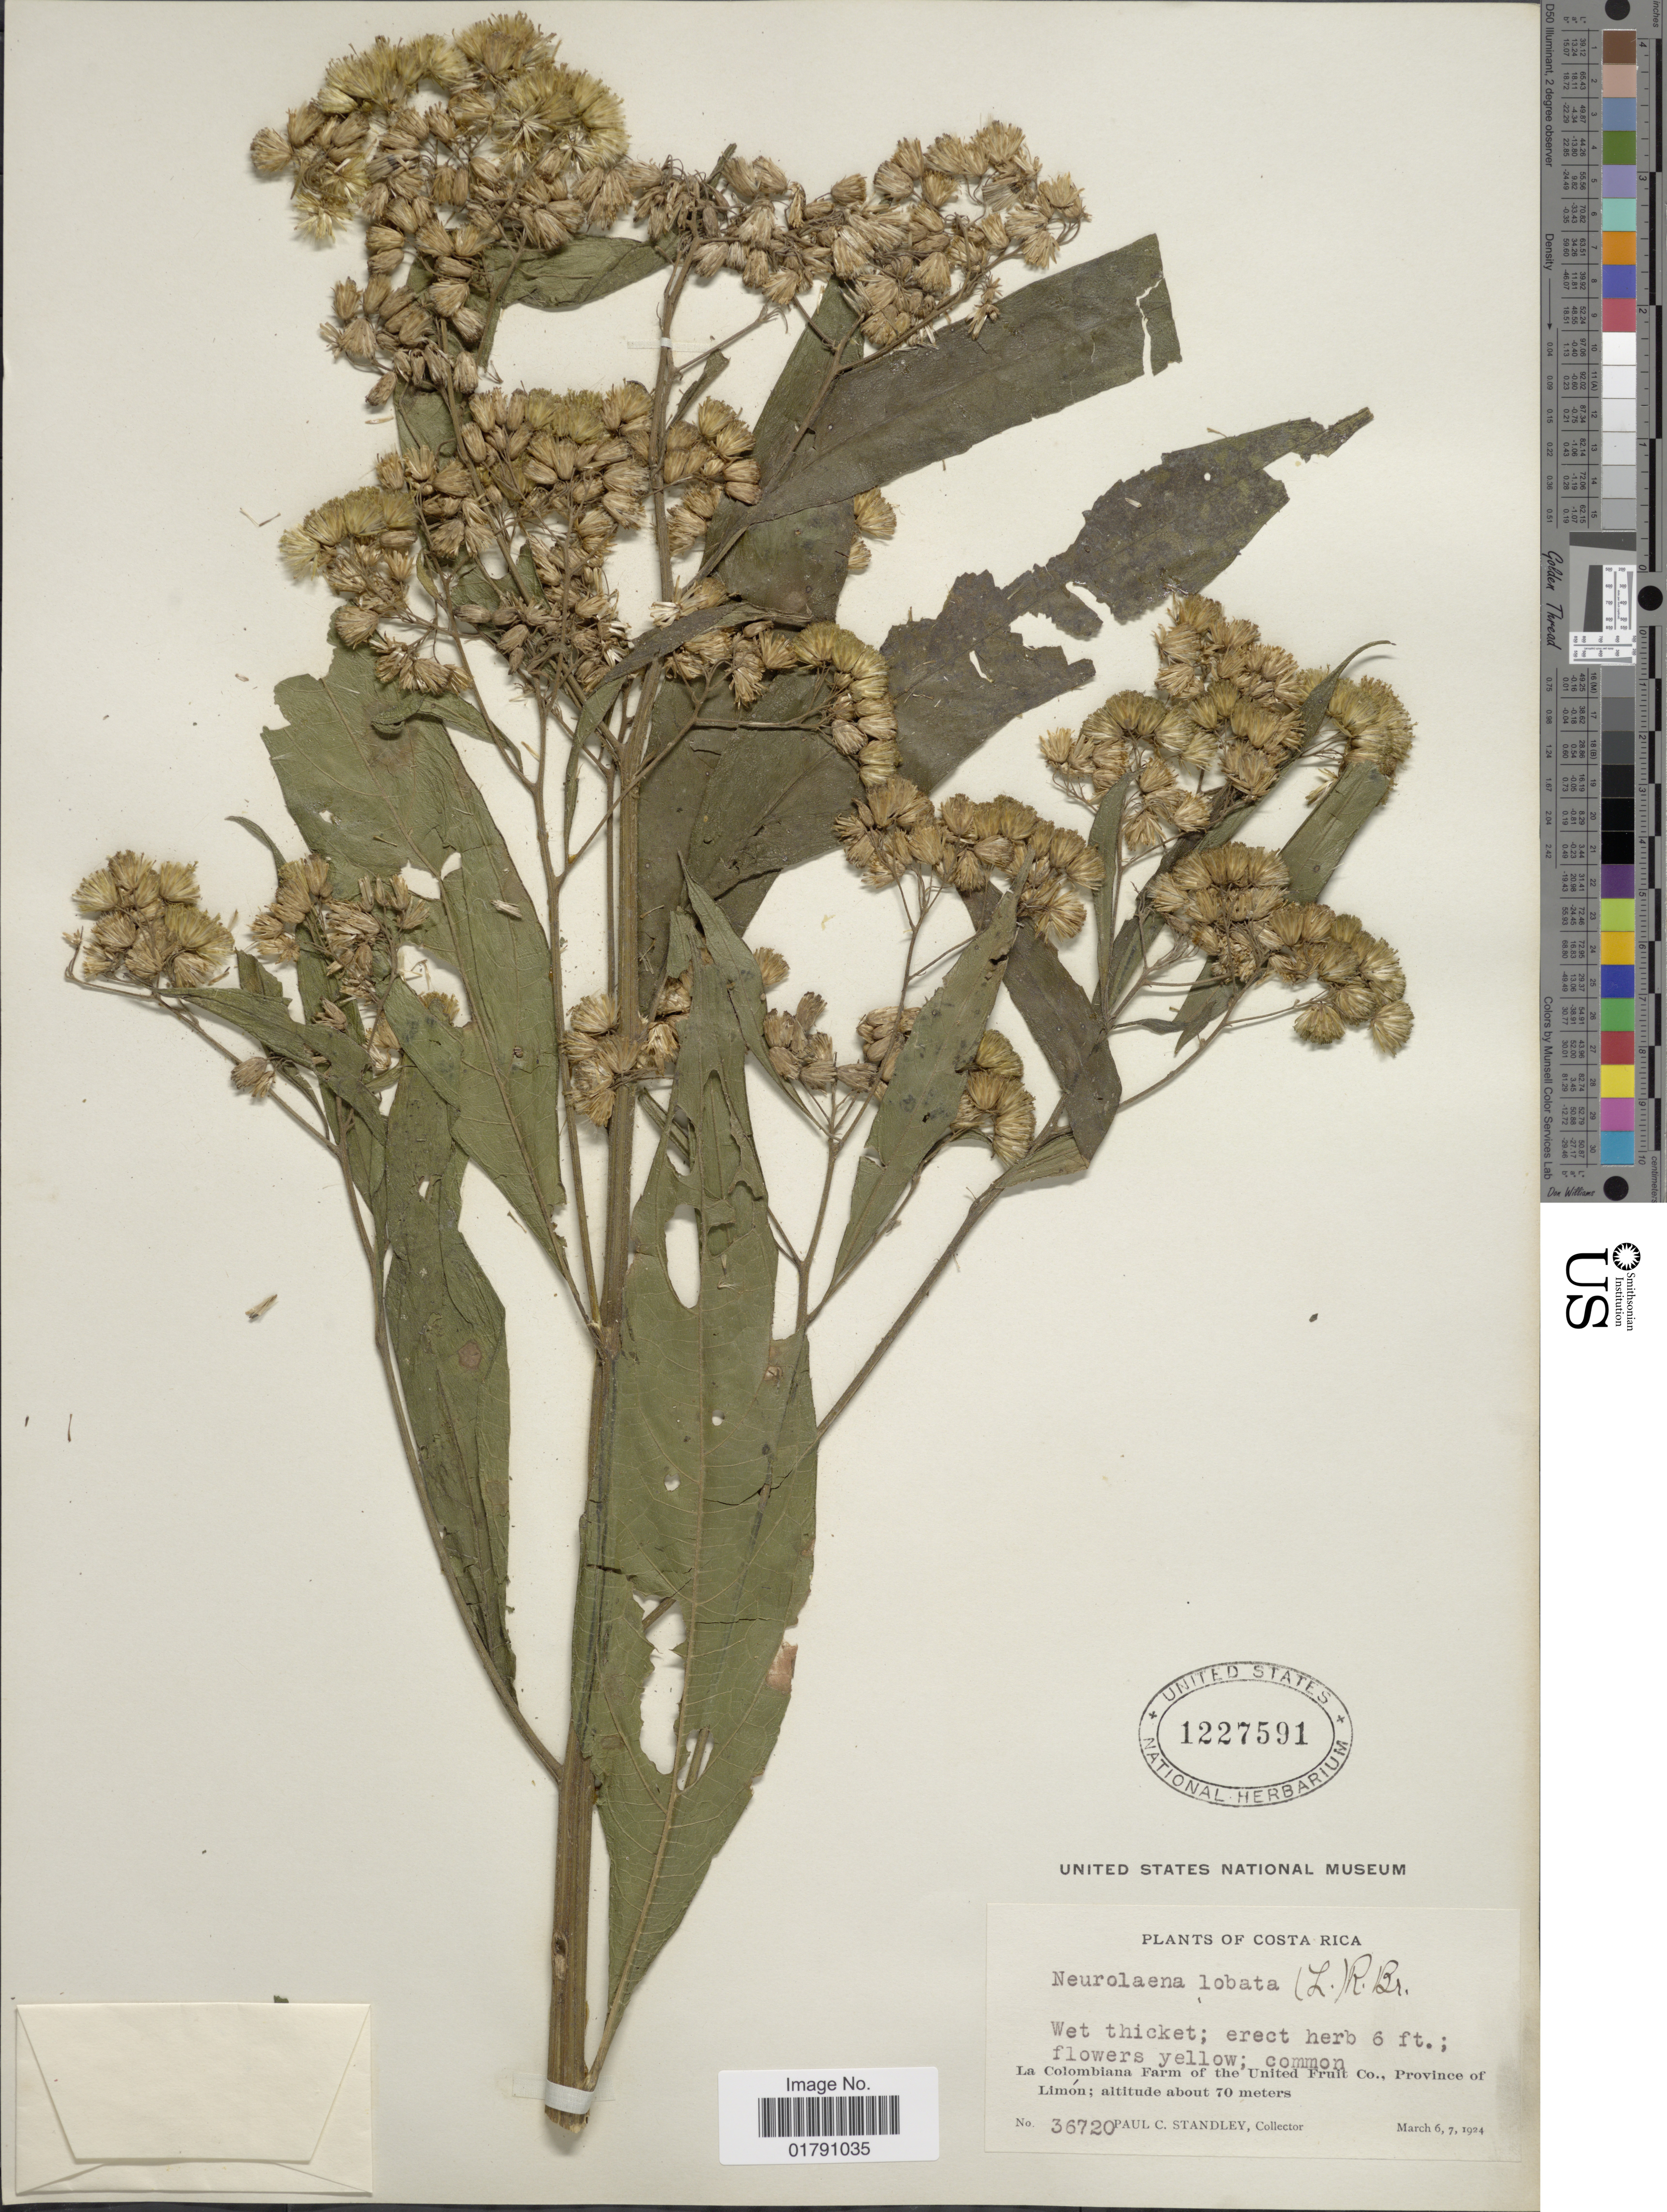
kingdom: Plantae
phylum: Tracheophyta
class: Magnoliopsida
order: Asterales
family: Asteraceae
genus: Neurolaena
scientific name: Neurolaena lobata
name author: (L.) R. Br. ex Cass.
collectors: P. C. Standley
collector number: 36720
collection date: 1924-03-06/1924-03-07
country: Costa Rica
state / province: Limón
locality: La Colombiana Farm of the United Fruit Co.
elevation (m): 70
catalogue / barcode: US 1227591